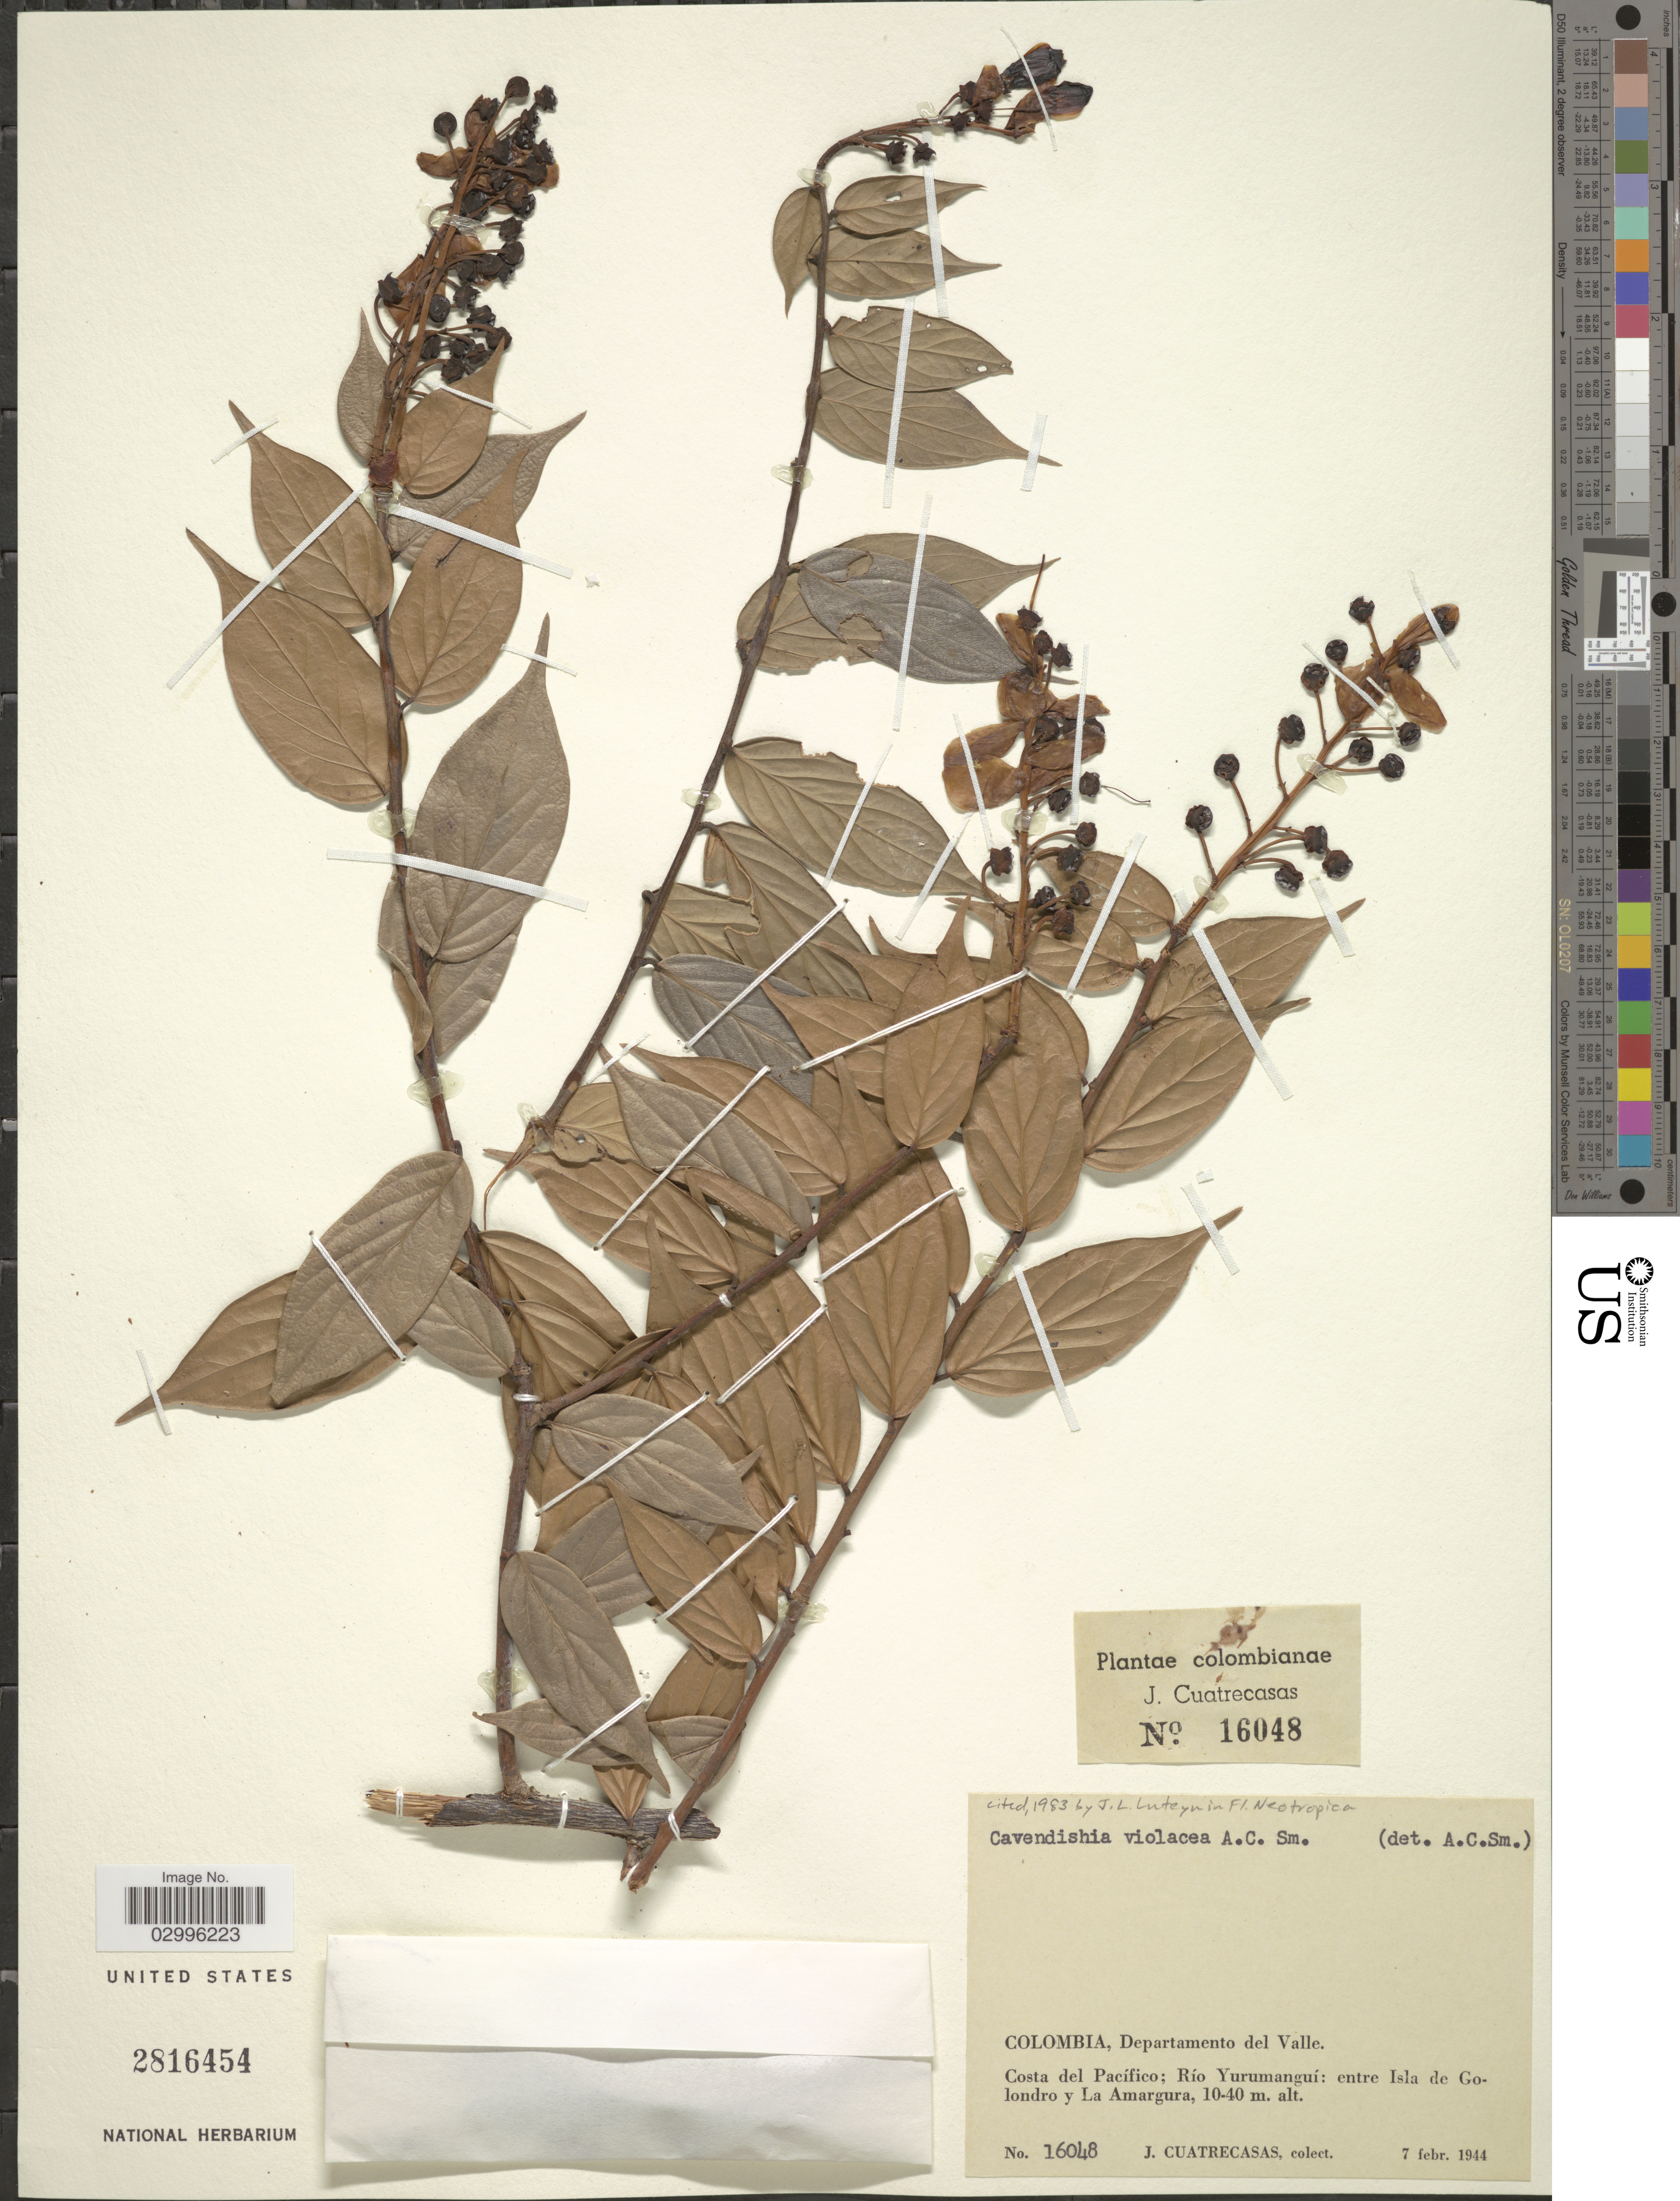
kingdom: Plantae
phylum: Tracheophyta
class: Magnoliopsida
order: Ericales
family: Ericaceae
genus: Cavendishia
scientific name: Cavendishia violacea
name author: A.C. Sm.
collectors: J. Cuatrecasas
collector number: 16048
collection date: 1944-02-07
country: Colombia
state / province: Valle del Cauca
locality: Departamento del Valle. Costa del Pacífico; Río Yurumanguí: entre Isla de Golondro y La Amargura.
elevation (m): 10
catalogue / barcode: US 2816454